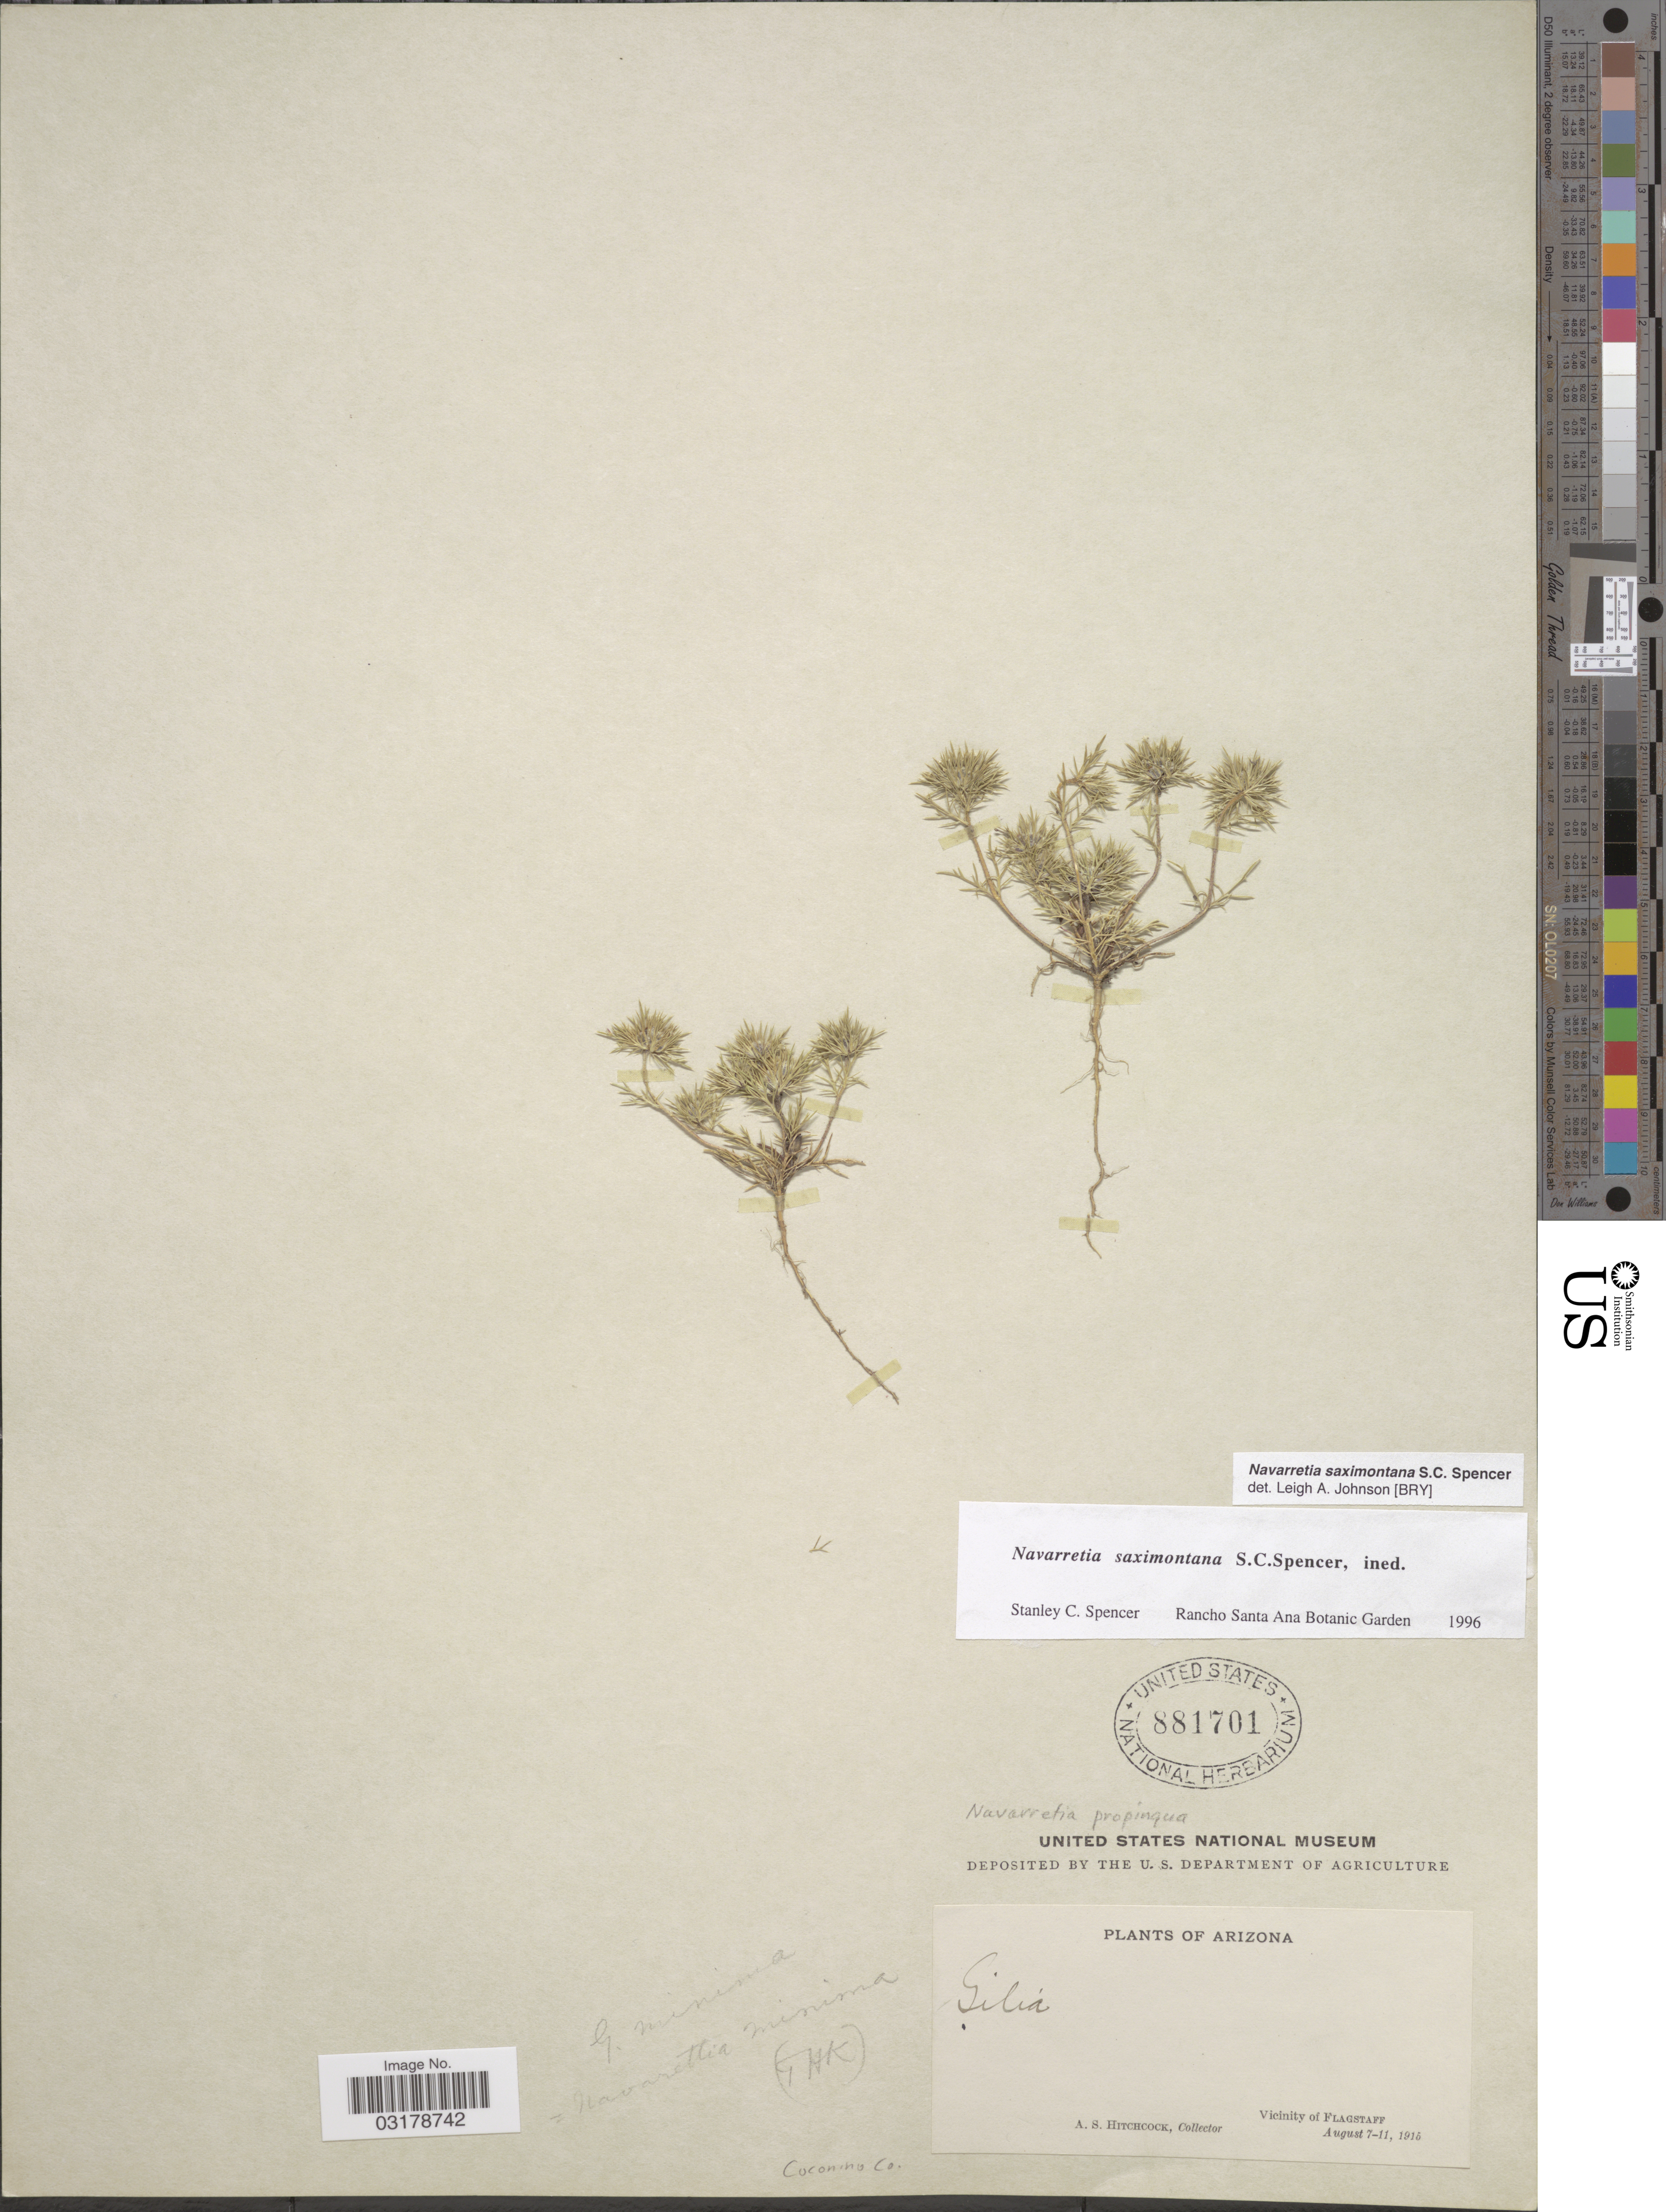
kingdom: Plantae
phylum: Tracheophyta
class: Magnoliopsida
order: Ericales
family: Polemoniaceae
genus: Navarretia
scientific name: Navarretia saximontana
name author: S.C. Spencer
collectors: A. S. Hitchcock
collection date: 1915-08-07/1915-08-11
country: United States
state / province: Arizona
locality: Coconino Co. Vicinity of Flagstaff.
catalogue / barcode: US 881701